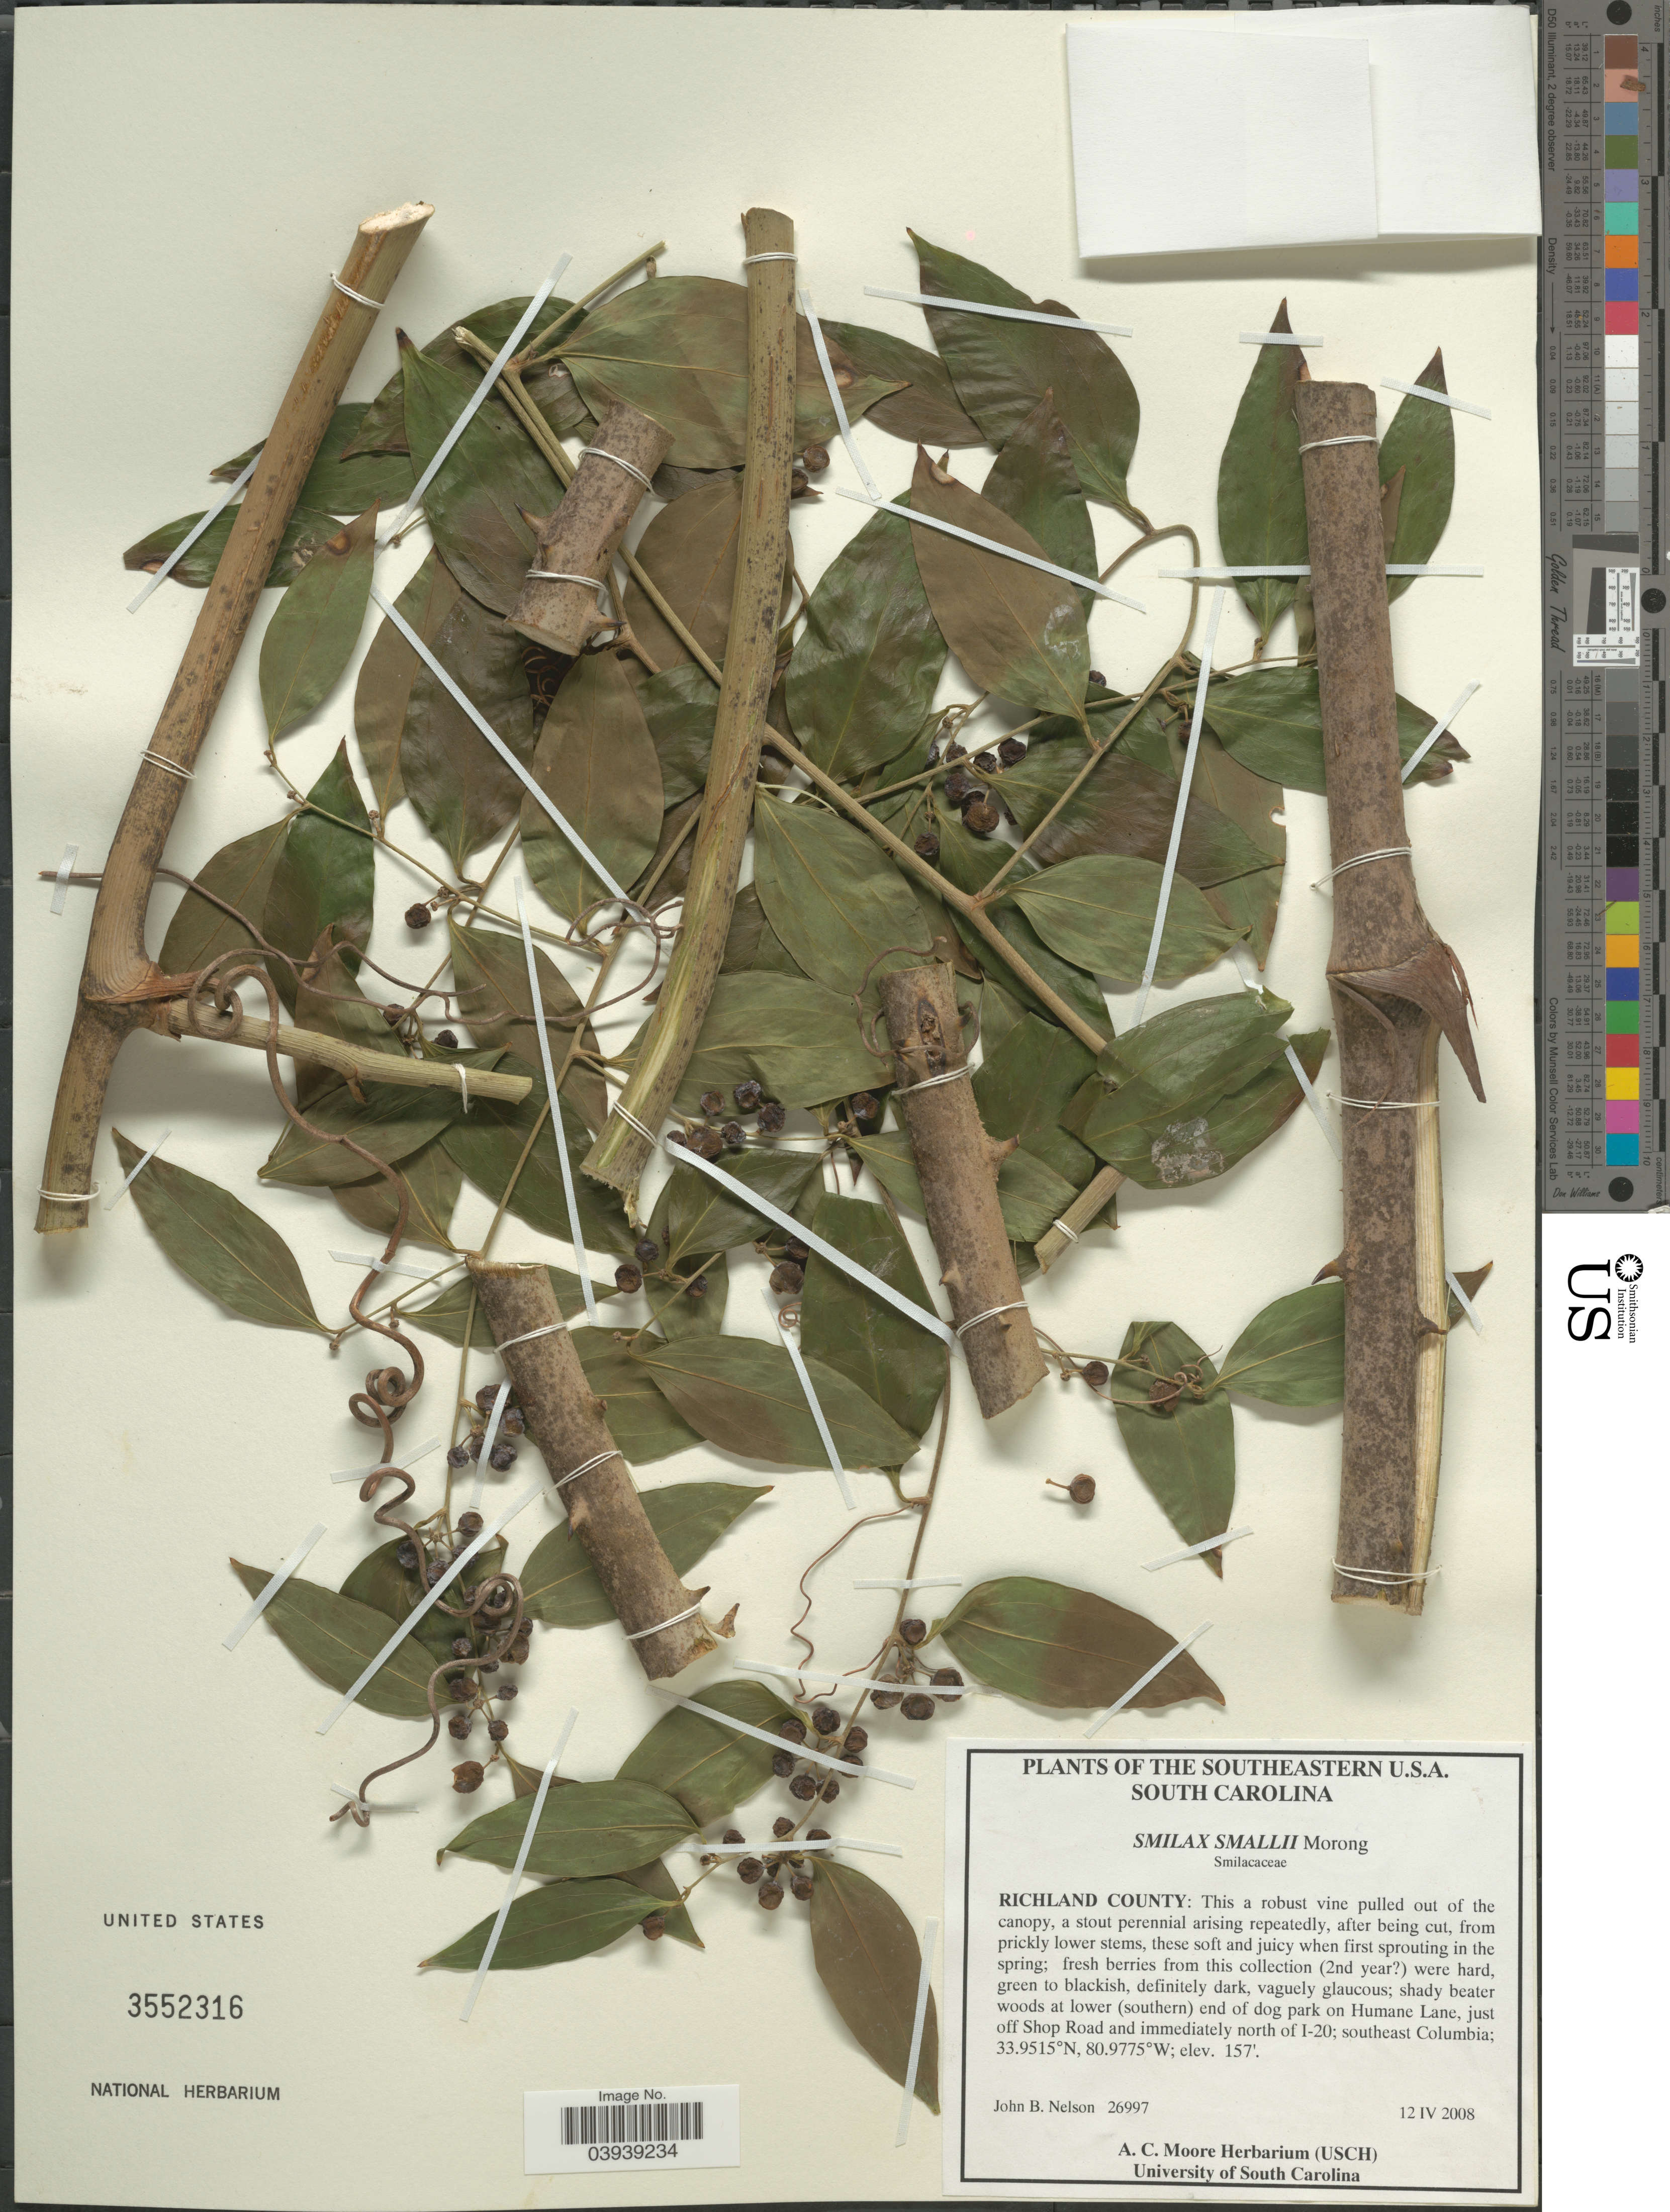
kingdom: Plantae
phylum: Tracheophyta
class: Liliopsida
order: Liliales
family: Smilacaceae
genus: Smilax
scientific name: Smilax smallii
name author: Morong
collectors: J. B. Nelson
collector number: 26997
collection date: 2008-04-12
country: United States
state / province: South Carolina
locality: Southeastern U.S.A. Richland County: Shady beater woods at lower (southern) end of dog park on Humane Lane, just off Shop Road and immediately north of I-20; southeast Columbia.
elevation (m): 48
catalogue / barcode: US 3552316